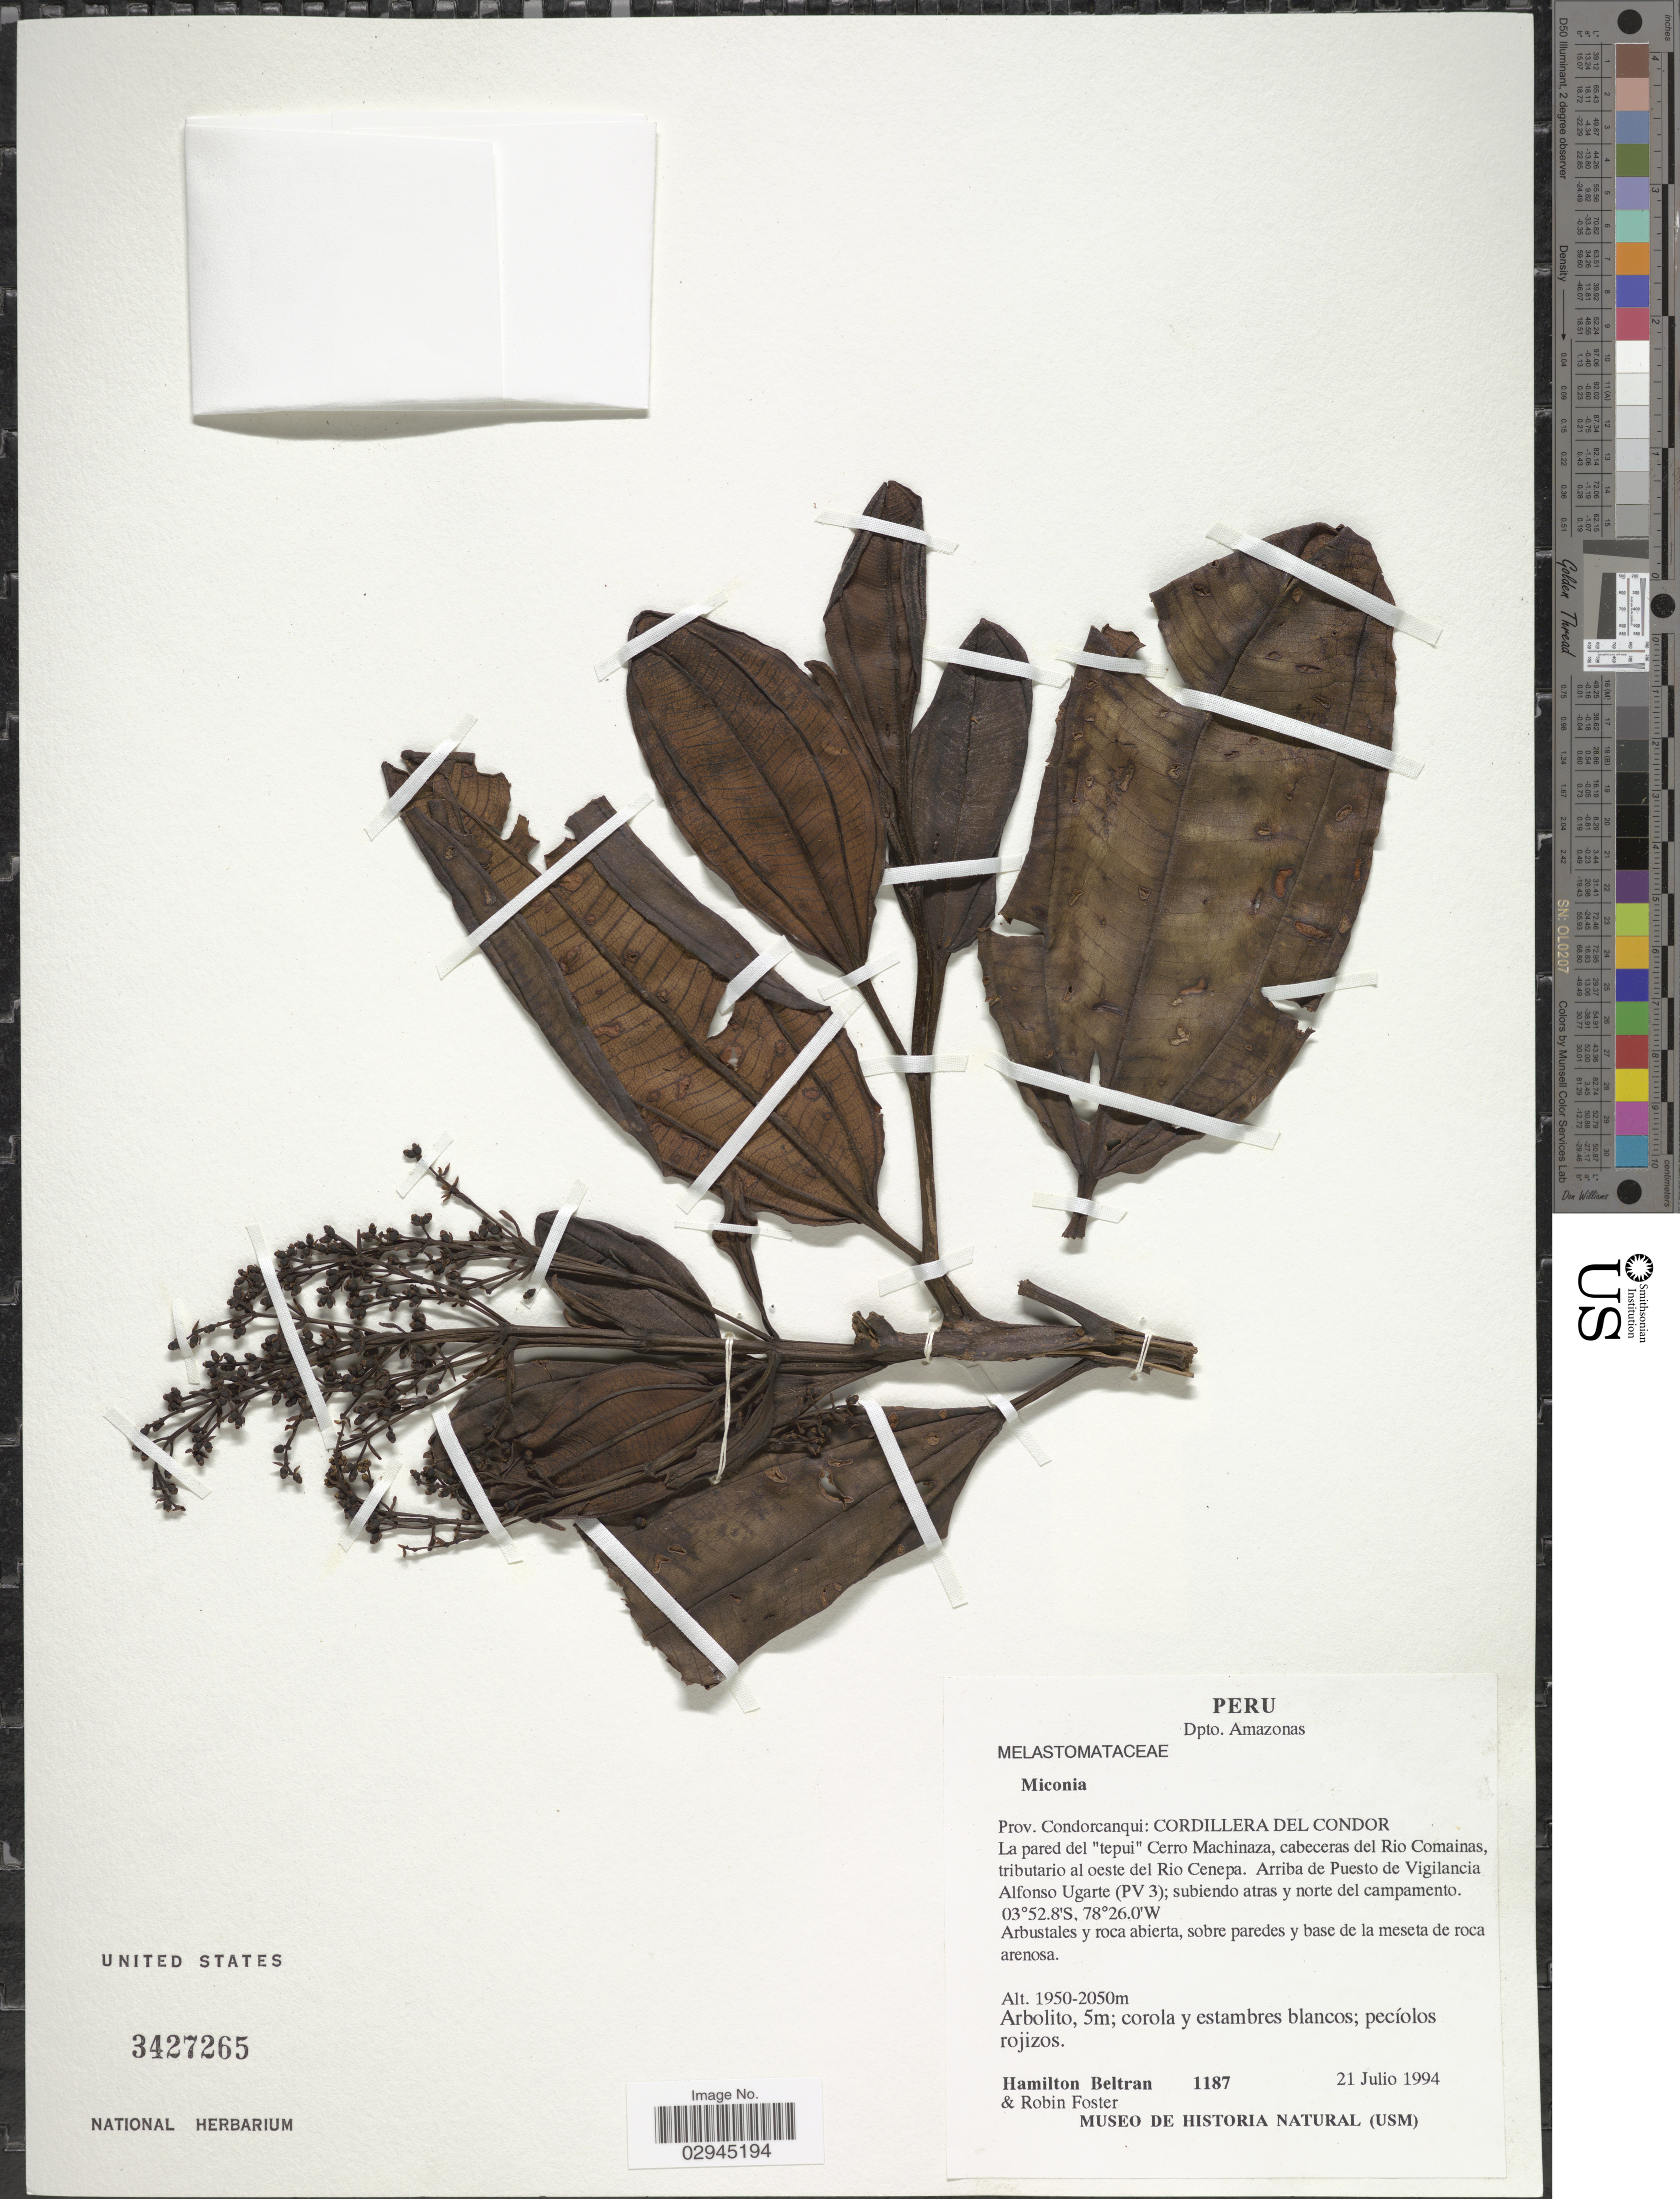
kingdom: Plantae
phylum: Tracheophyta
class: Magnoliopsida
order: Myrtales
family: Melastomataceae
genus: Miconia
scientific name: Miconia sp.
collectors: H. Beltran & R. B. Foster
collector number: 1187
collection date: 1994-07-21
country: Peru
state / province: Amazonas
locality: Dpto. Amazonas. Prov. Condorcanqui: Cordillera Del Condor. La pared del "tepui" Cerro Machinaza, cabeceras del Rio Comainas, tributario al oeste del Rio Cenepa. Arriba de Puesto de Vigilancia Alfonso Ugarte (PV 3); subiendo atras y norte del campamento.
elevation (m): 1950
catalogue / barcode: US 3427265